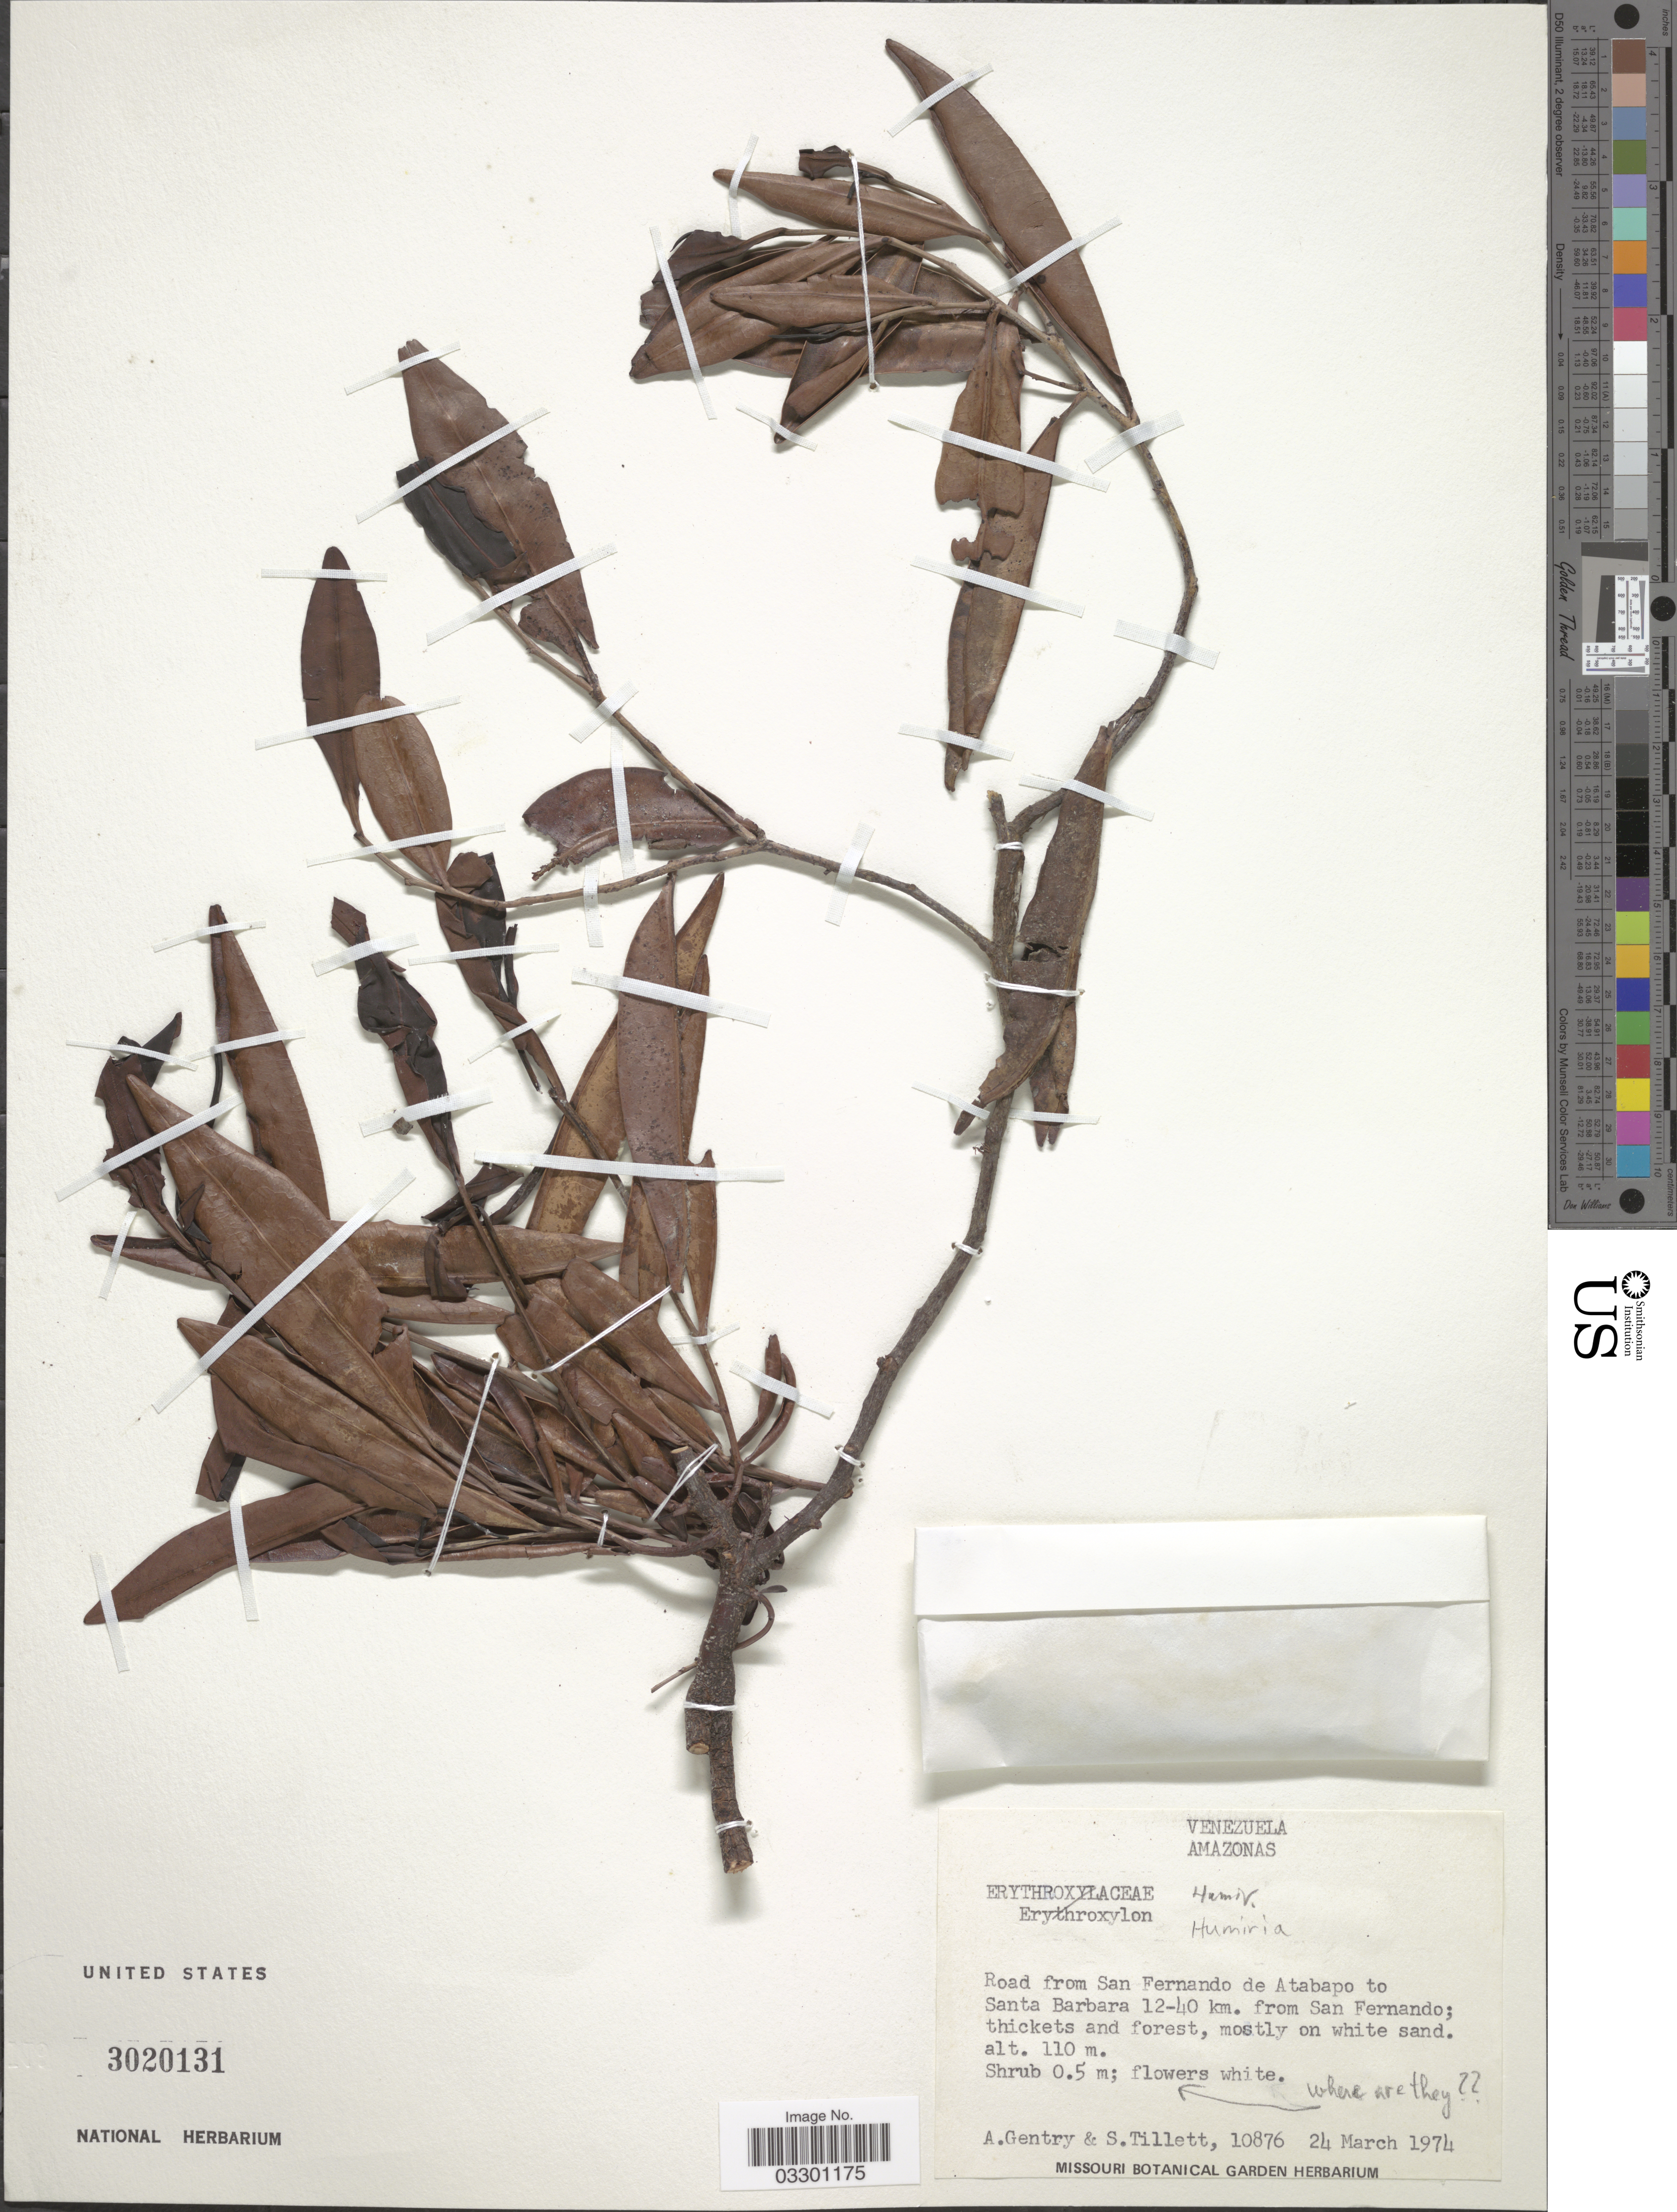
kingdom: Plantae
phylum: Tracheophyta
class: Magnoliopsida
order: Malpighiales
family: Humiriaceae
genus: Humiria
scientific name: Humiria sp.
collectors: A. H. Gentry & S. S. Tillett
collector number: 10876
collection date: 1974-03-24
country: Venezuela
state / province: Amazonas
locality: Road from San Fernando de Atabapo to Santa Barbara 12-40 km. from San Fernando.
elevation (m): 110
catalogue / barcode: US 3020131